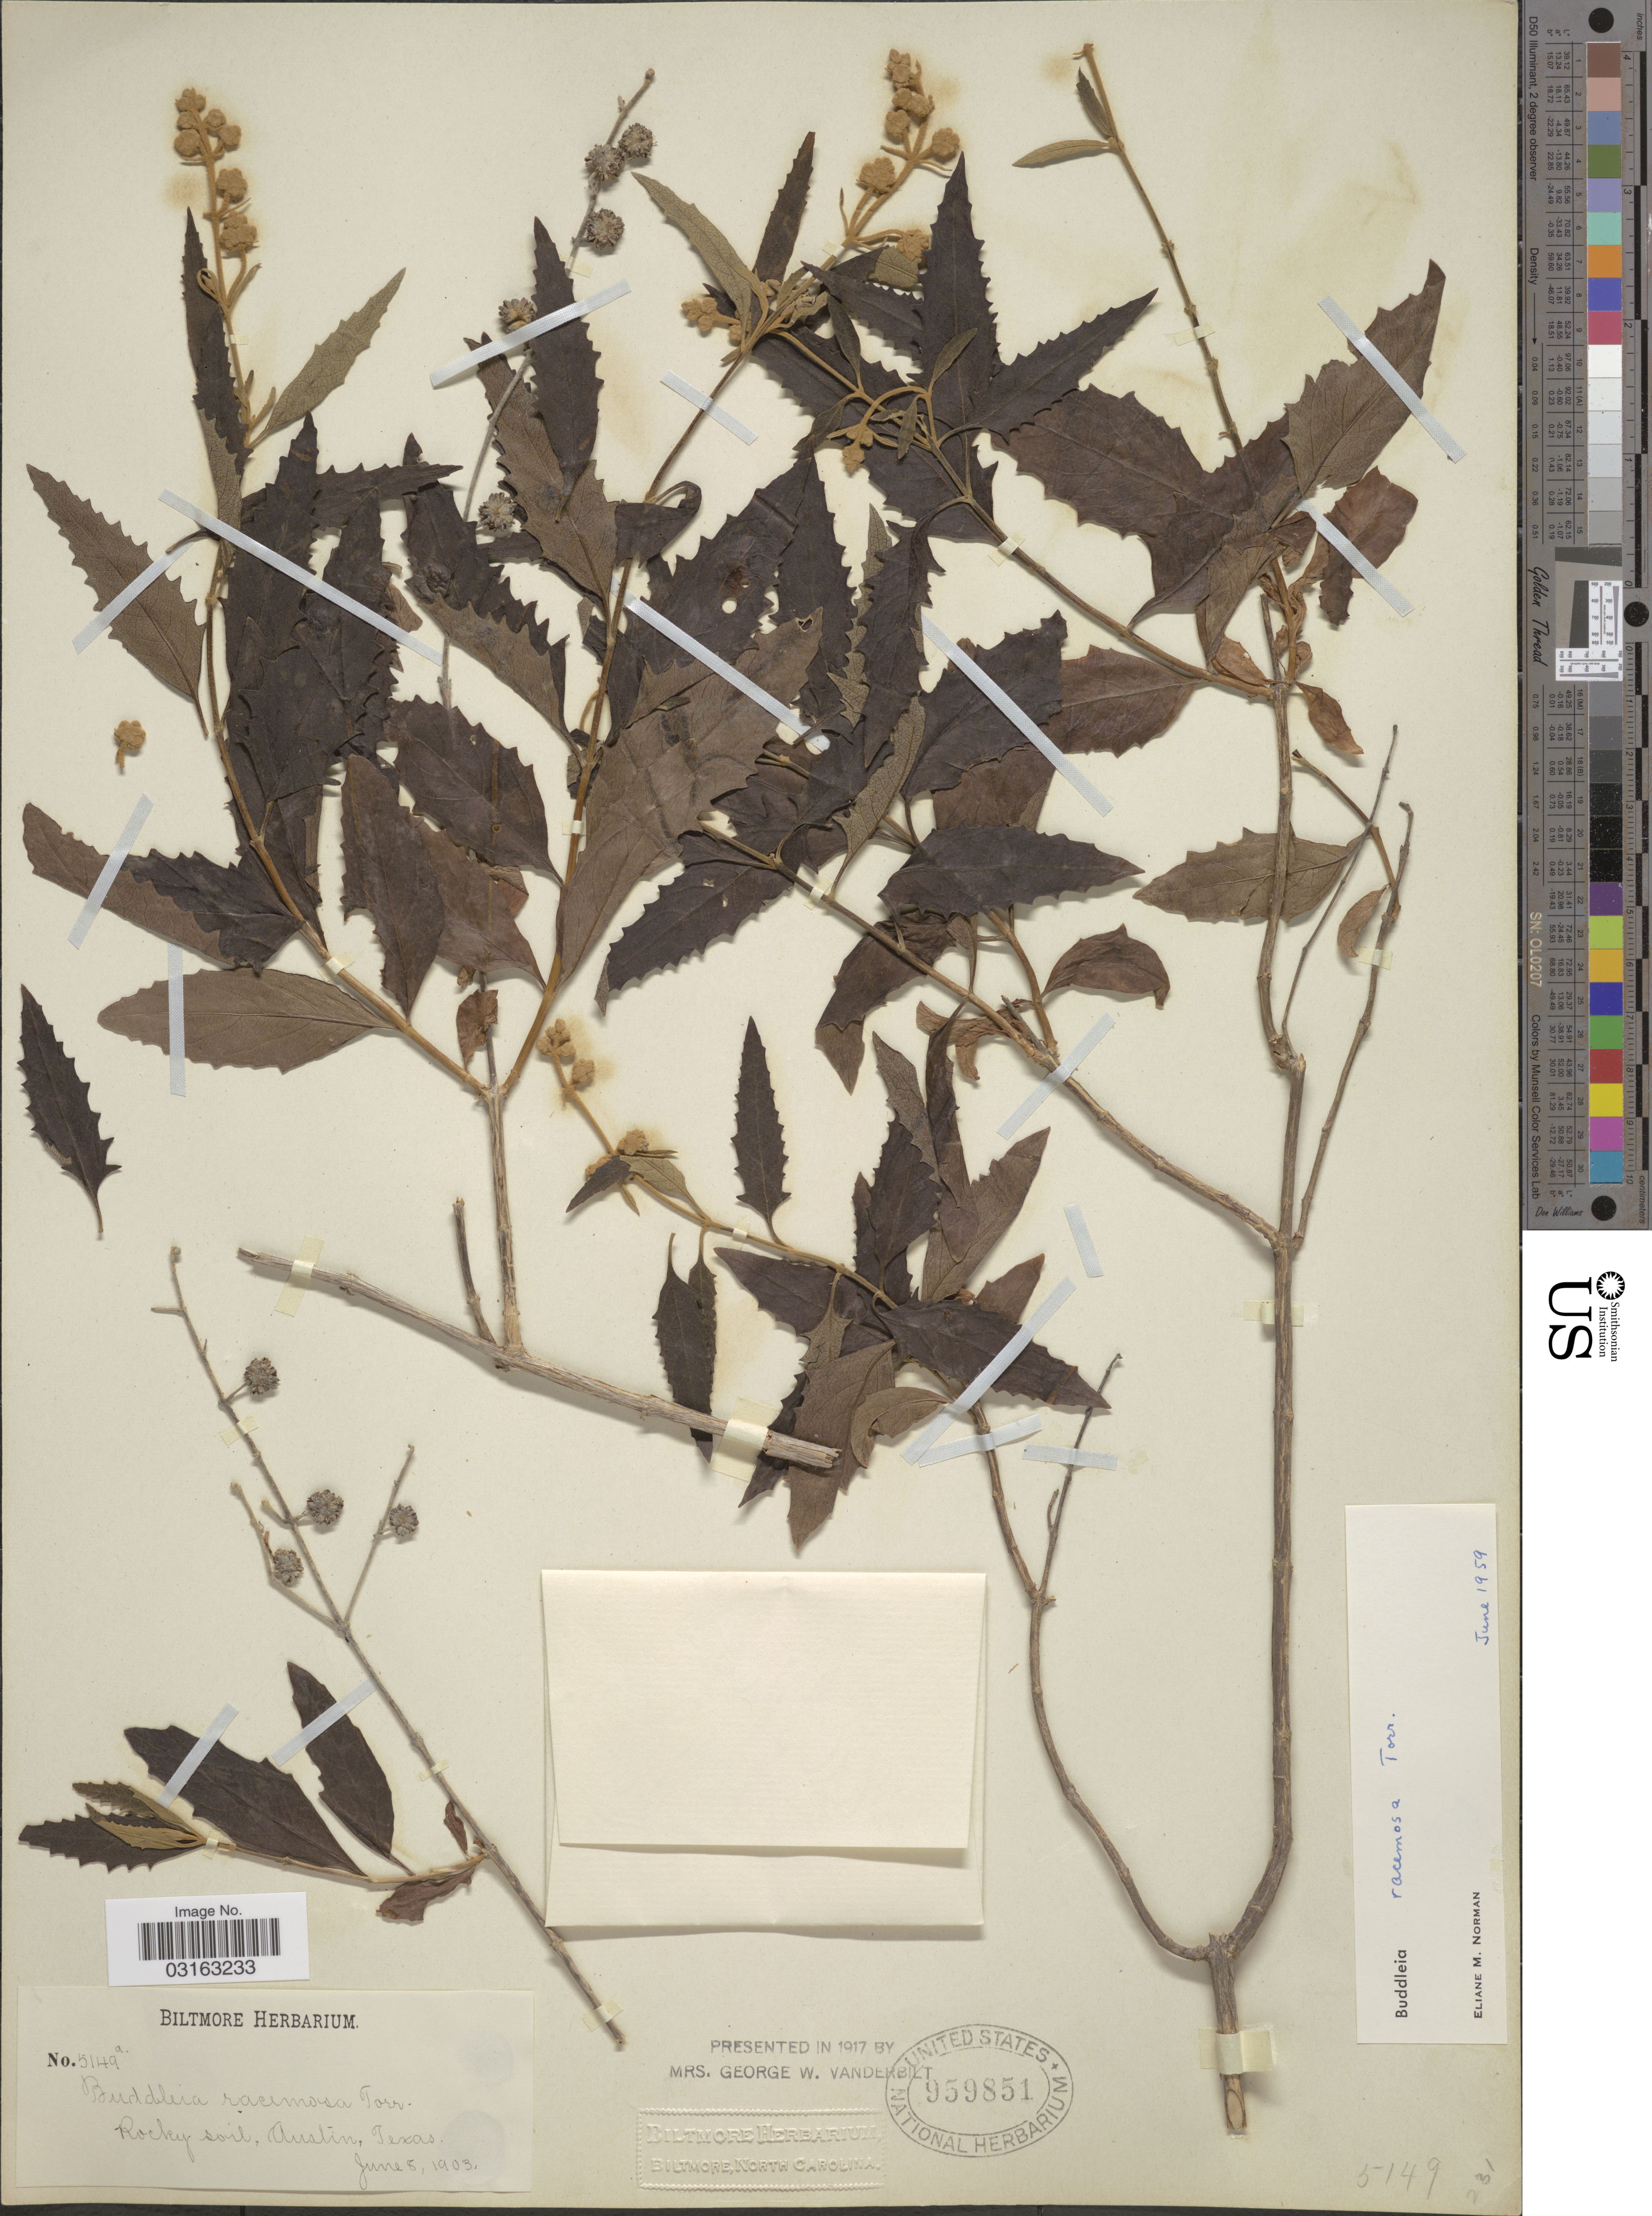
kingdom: Plantae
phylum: Tracheophyta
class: Magnoliopsida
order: Lamiales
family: Scrophulariaceae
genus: Buddleja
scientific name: Buddleja racemosa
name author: Torr.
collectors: ex herb. Biltmore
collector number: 5149a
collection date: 1903-06-05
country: United States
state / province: Texas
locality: Austin.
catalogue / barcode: US 959851